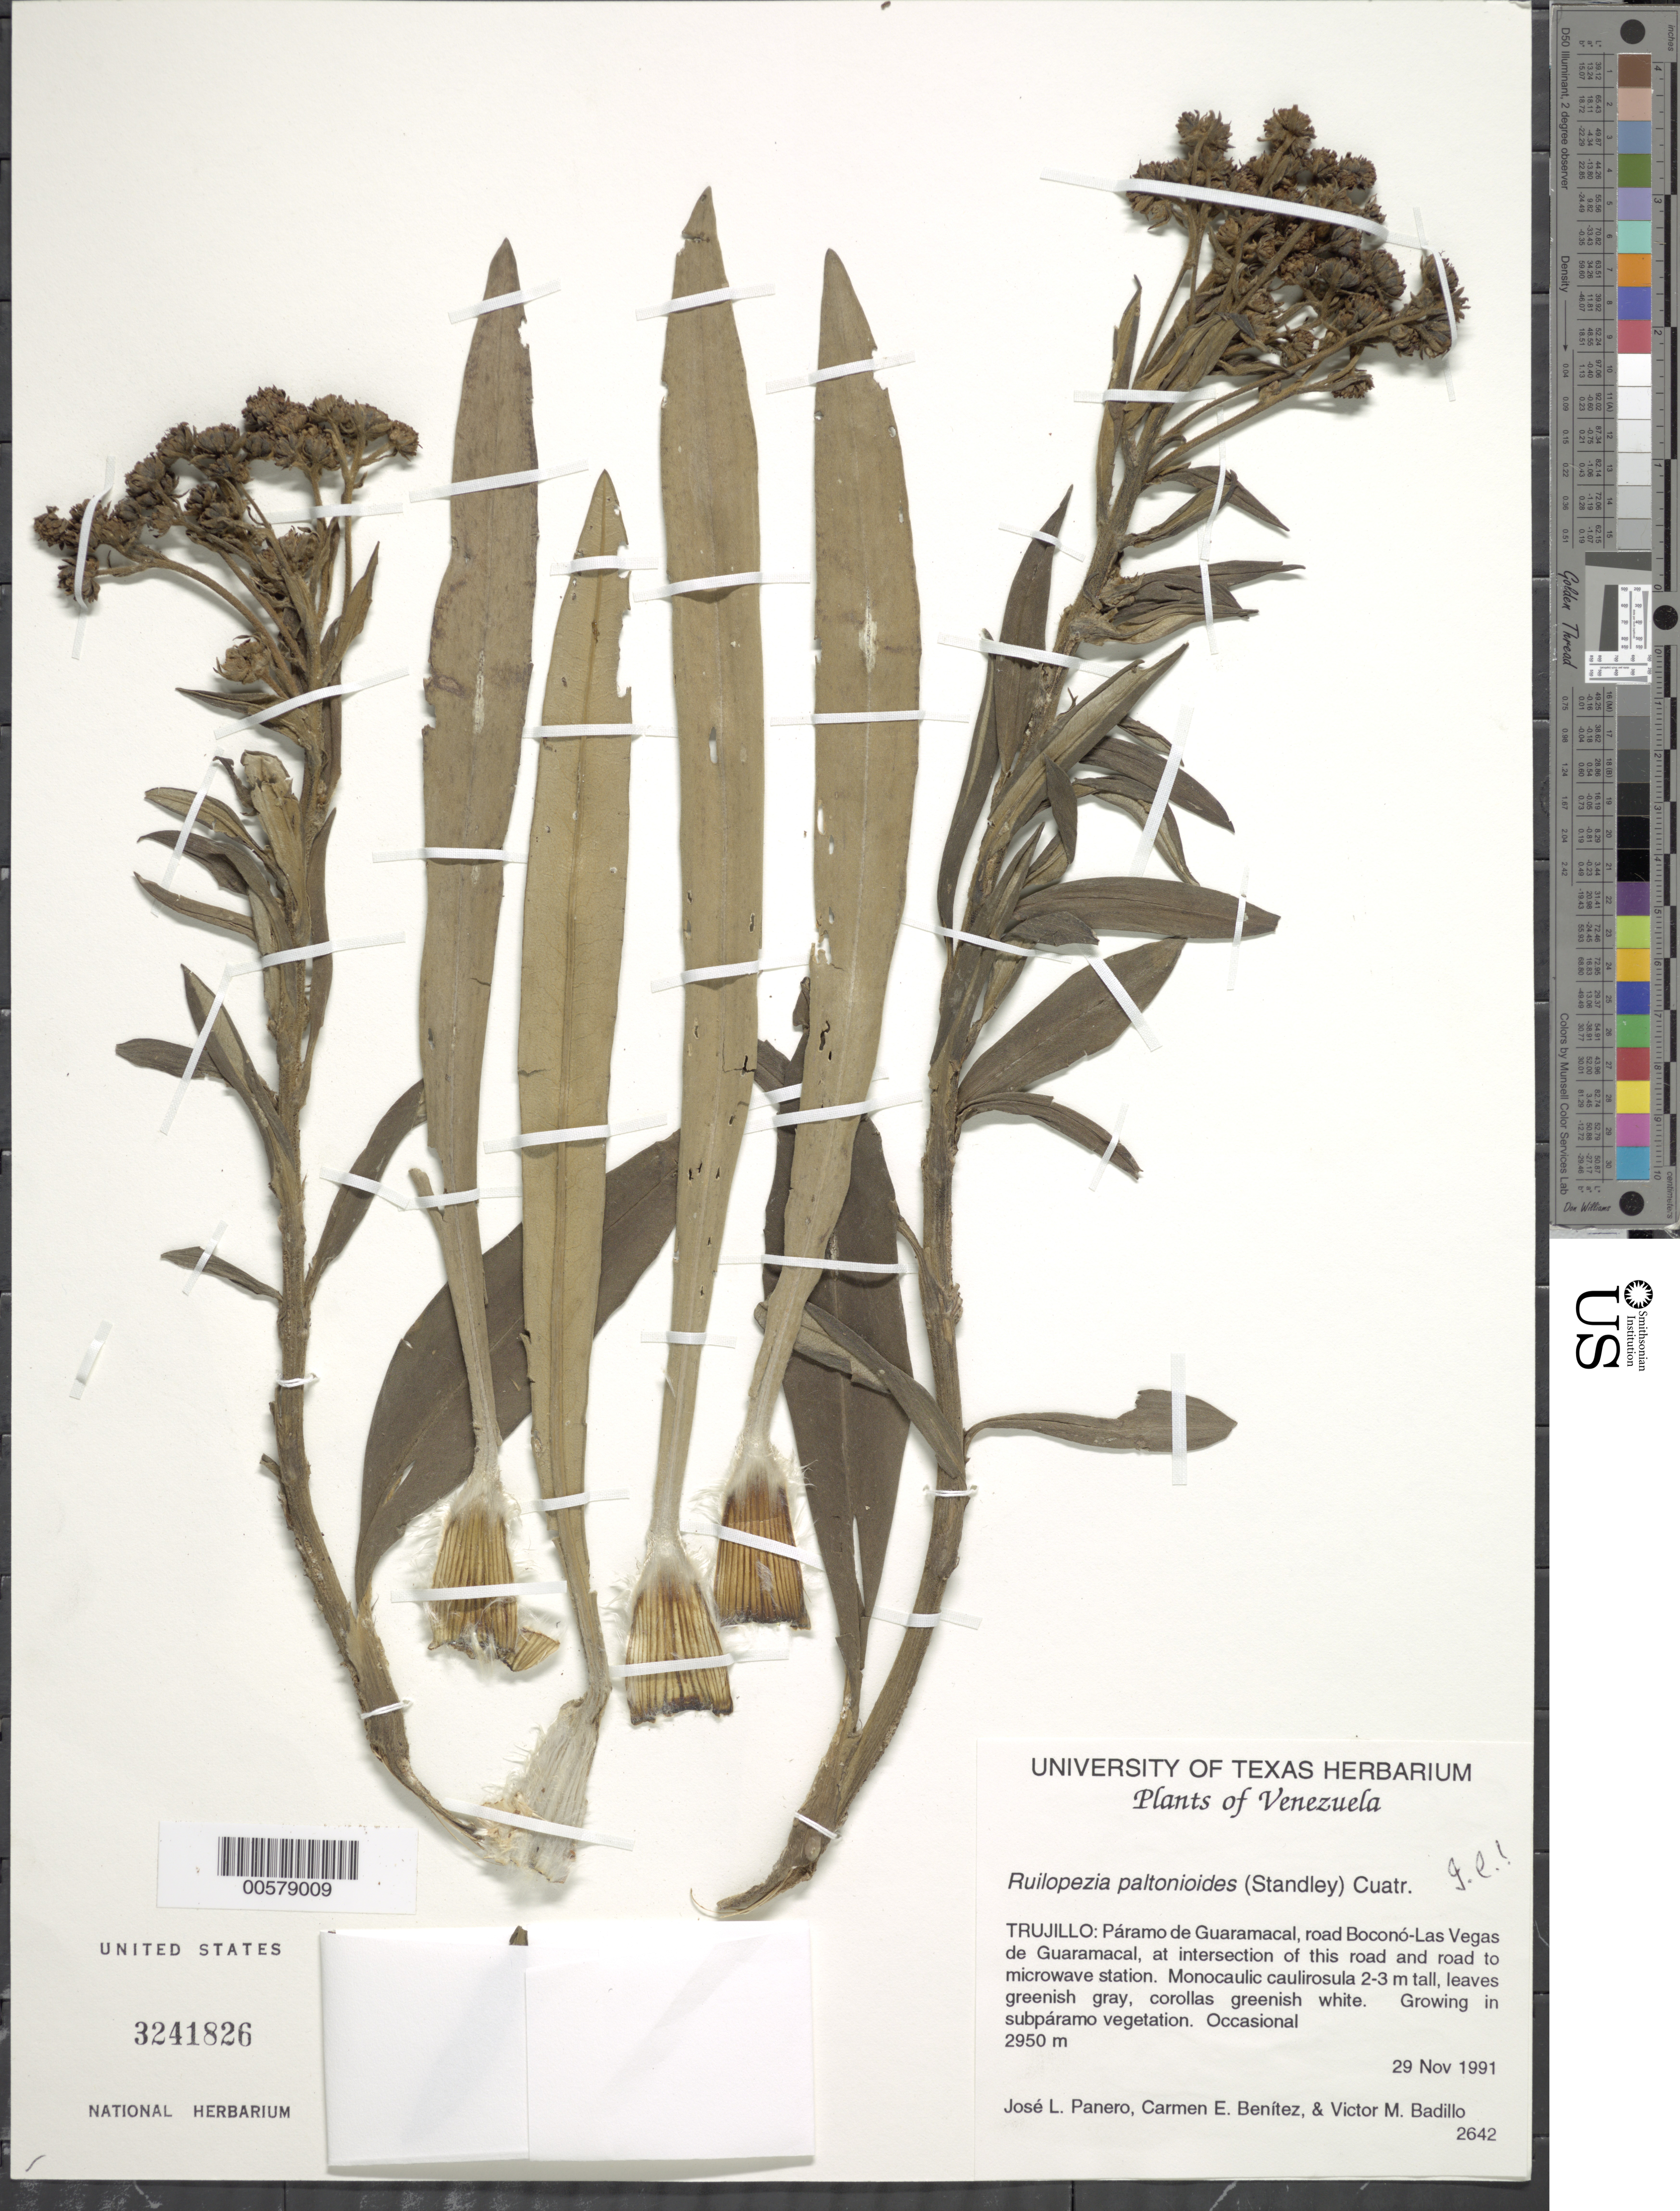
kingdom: Plantae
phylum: Tracheophyta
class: Magnoliopsida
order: Asterales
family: Asteraceae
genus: Ruilopezia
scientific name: Ruilopezia paltonioides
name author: (Standl.) Cuatrec.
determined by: Cuatrecasas, J.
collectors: J. L. Panero, C. E. Benítez de Rojas & V. Badillo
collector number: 2642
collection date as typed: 29 Nov 1991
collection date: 1991-11-29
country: Venezuela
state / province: Trujillo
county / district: Boconó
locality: Páramo de Guaramacal, road Boconó-Las Vegas de Guaramacal, at intersection of this road and road to microwave station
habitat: Growing in subpáramo vegetation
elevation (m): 2950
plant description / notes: TEX, US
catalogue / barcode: US 3241826